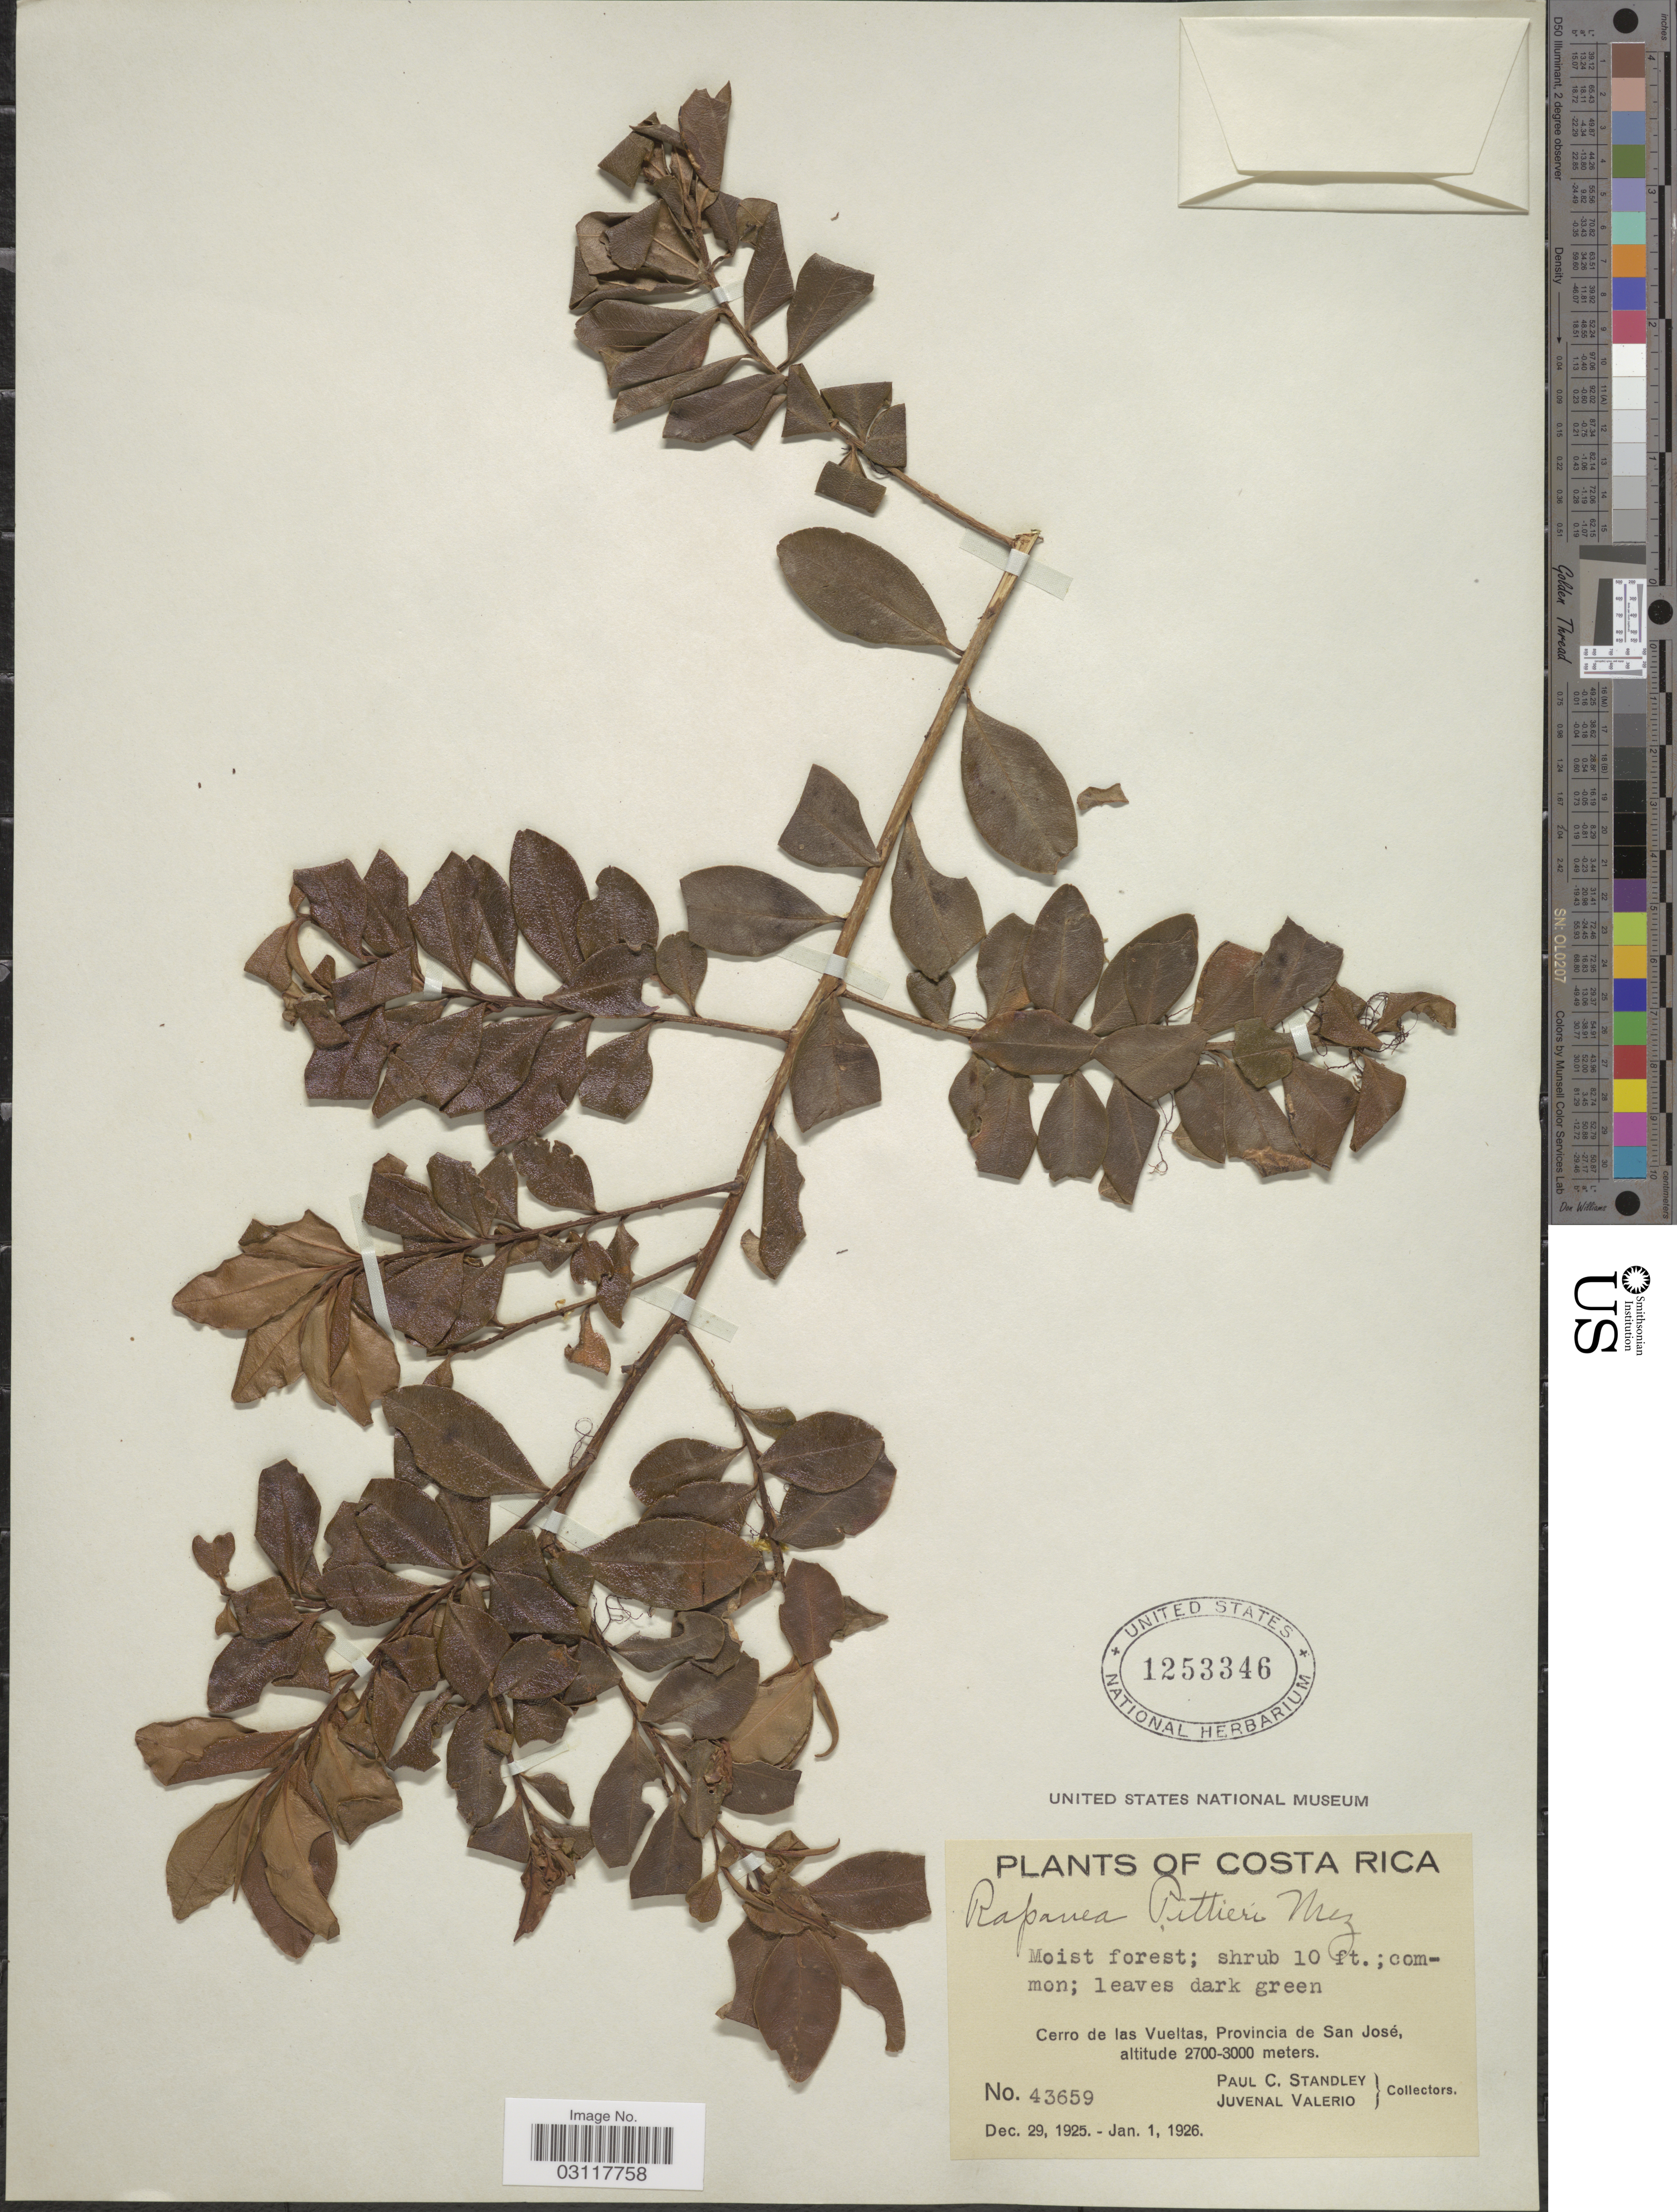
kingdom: Plantae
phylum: Tracheophyta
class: Magnoliopsida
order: Ericales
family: Primulaceae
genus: Rapanea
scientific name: Rapanea pittieri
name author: Mez in Engl.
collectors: P. C. Standley & J. Valerio R.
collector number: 43659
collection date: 1925-12-29/1926-01-01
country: Costa Rica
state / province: San José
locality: Cerro de las Vueltas.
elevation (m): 2700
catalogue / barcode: US 1253346